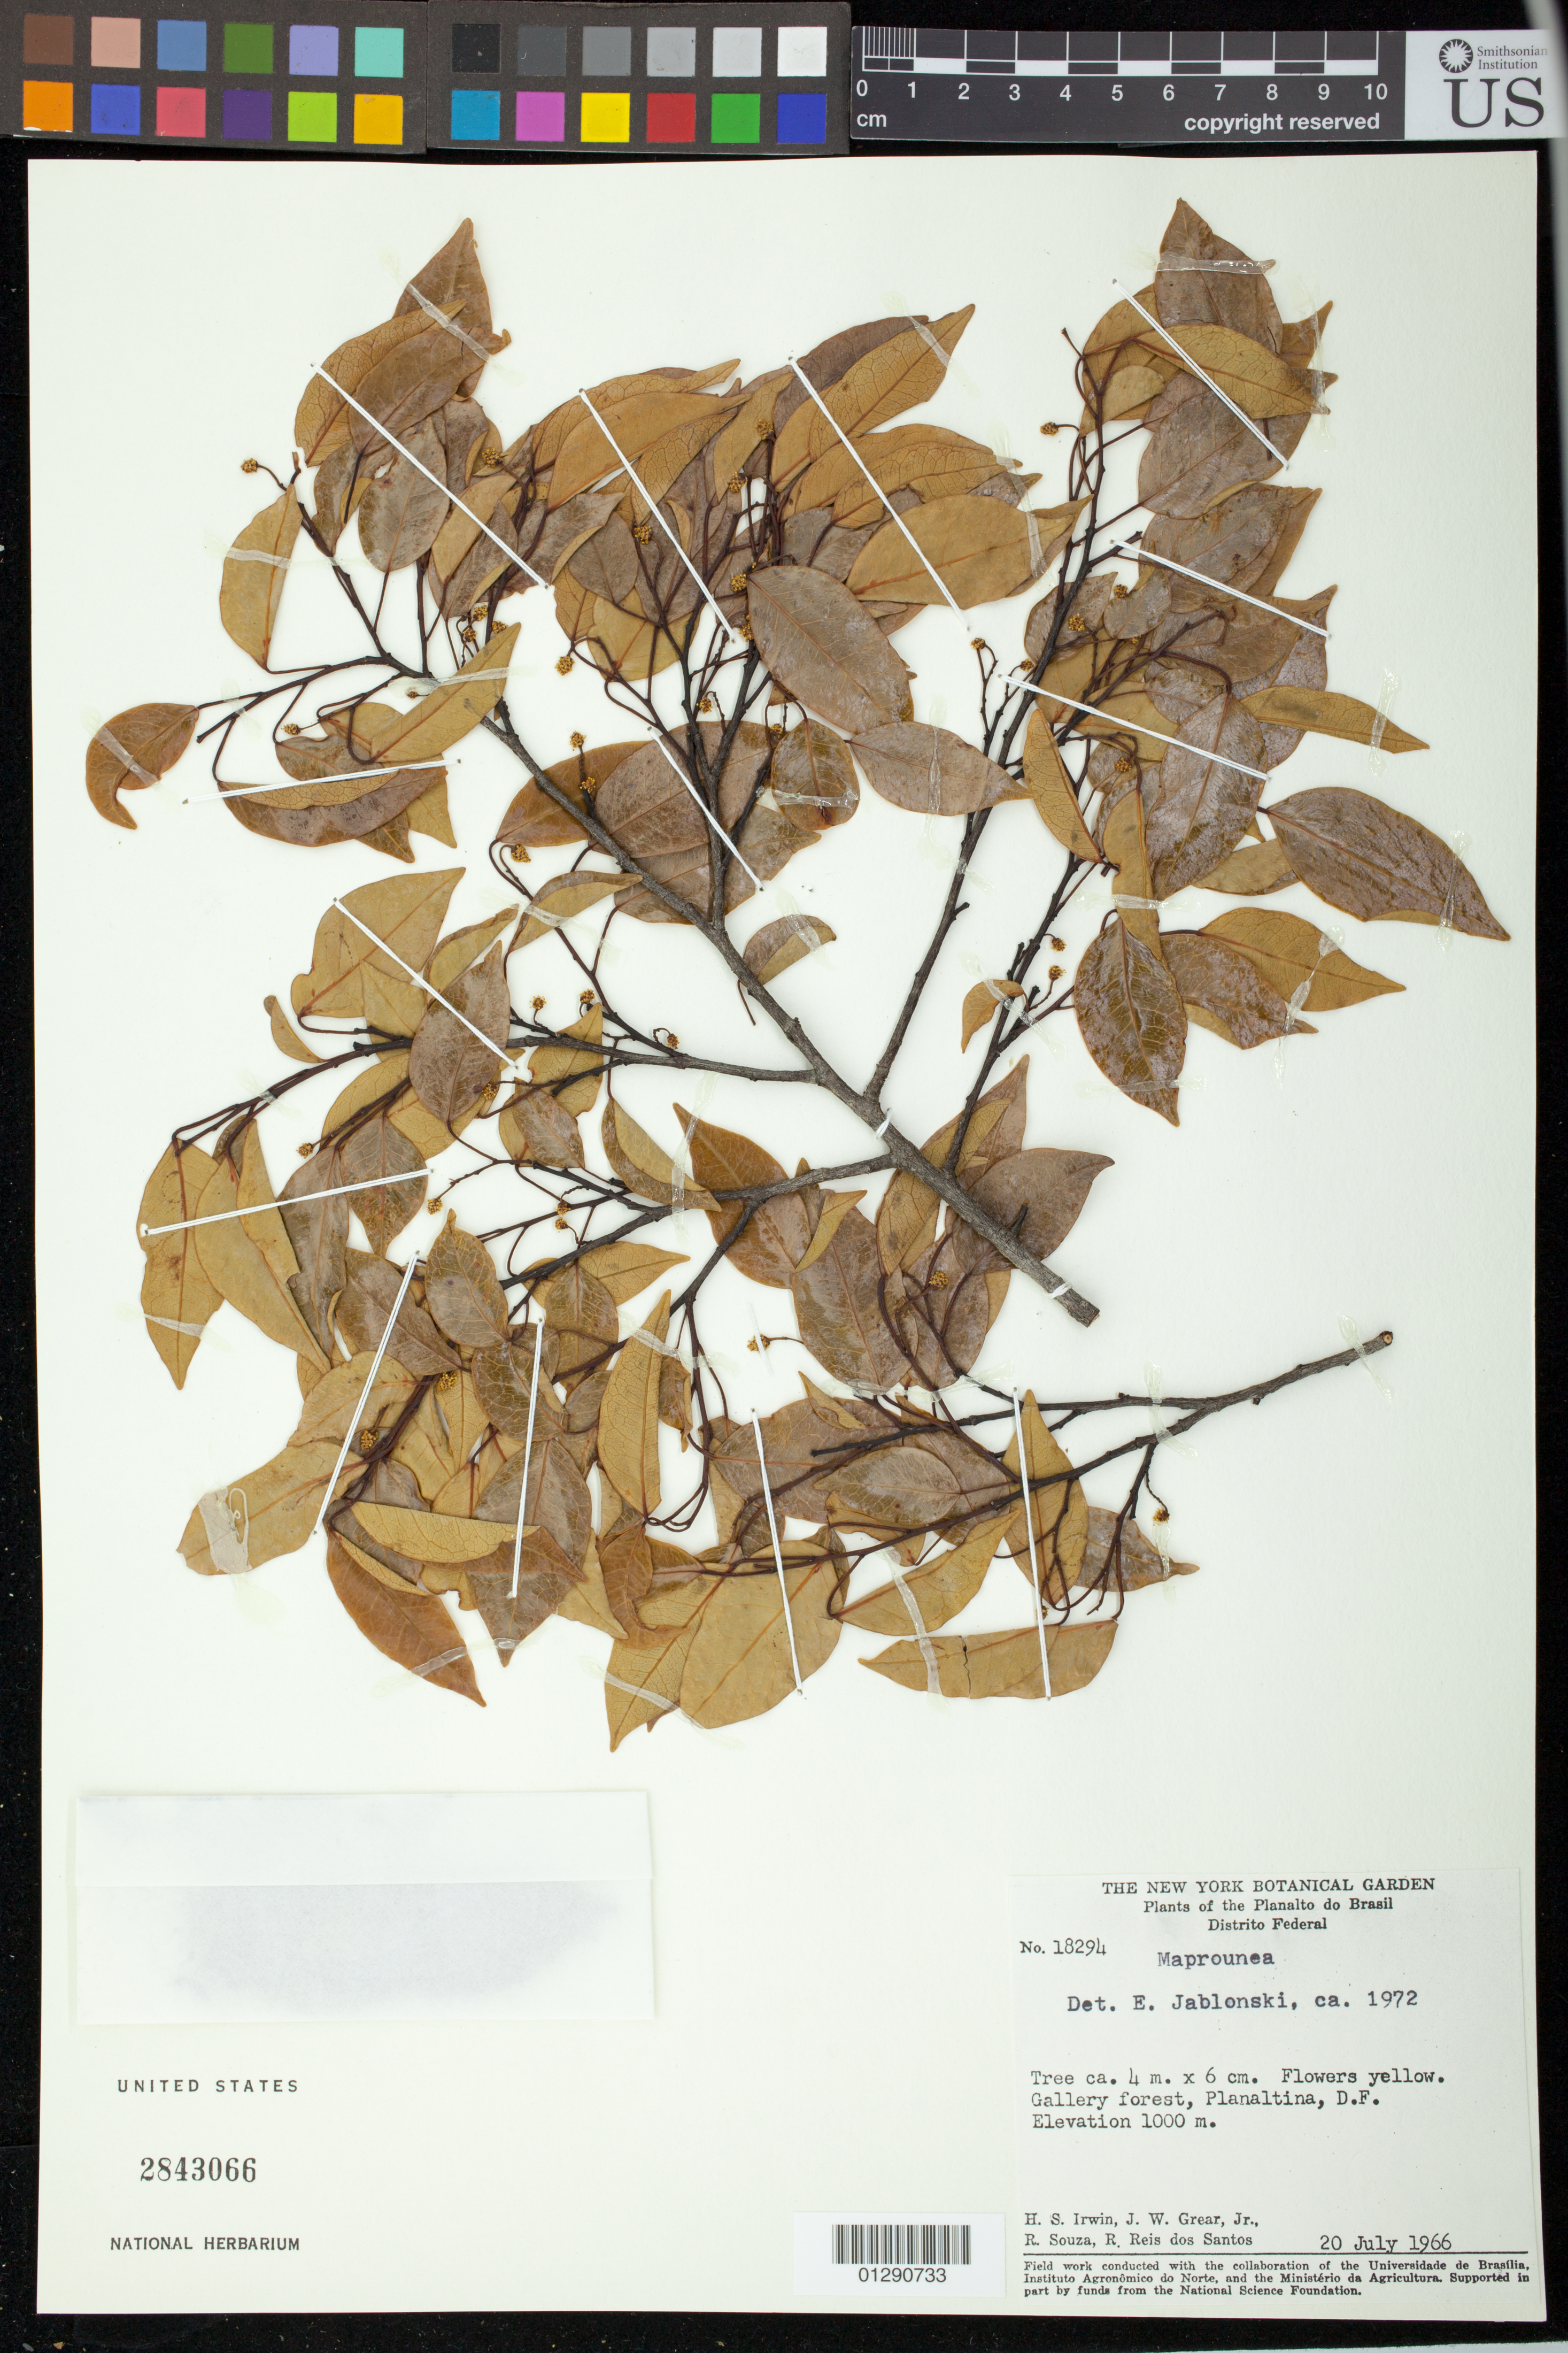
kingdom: Plantae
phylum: Tracheophyta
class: Magnoliopsida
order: Malpighiales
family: Euphorbiaceae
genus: Maprounea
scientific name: Maprounea guianensis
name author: Aubl.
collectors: H. Irwin, J. W. Grear, R. Souza & R. Reis dos Santos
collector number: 18294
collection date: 1966-07-20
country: Brazil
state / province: Distrito Federal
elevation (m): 1000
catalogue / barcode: US 2843066